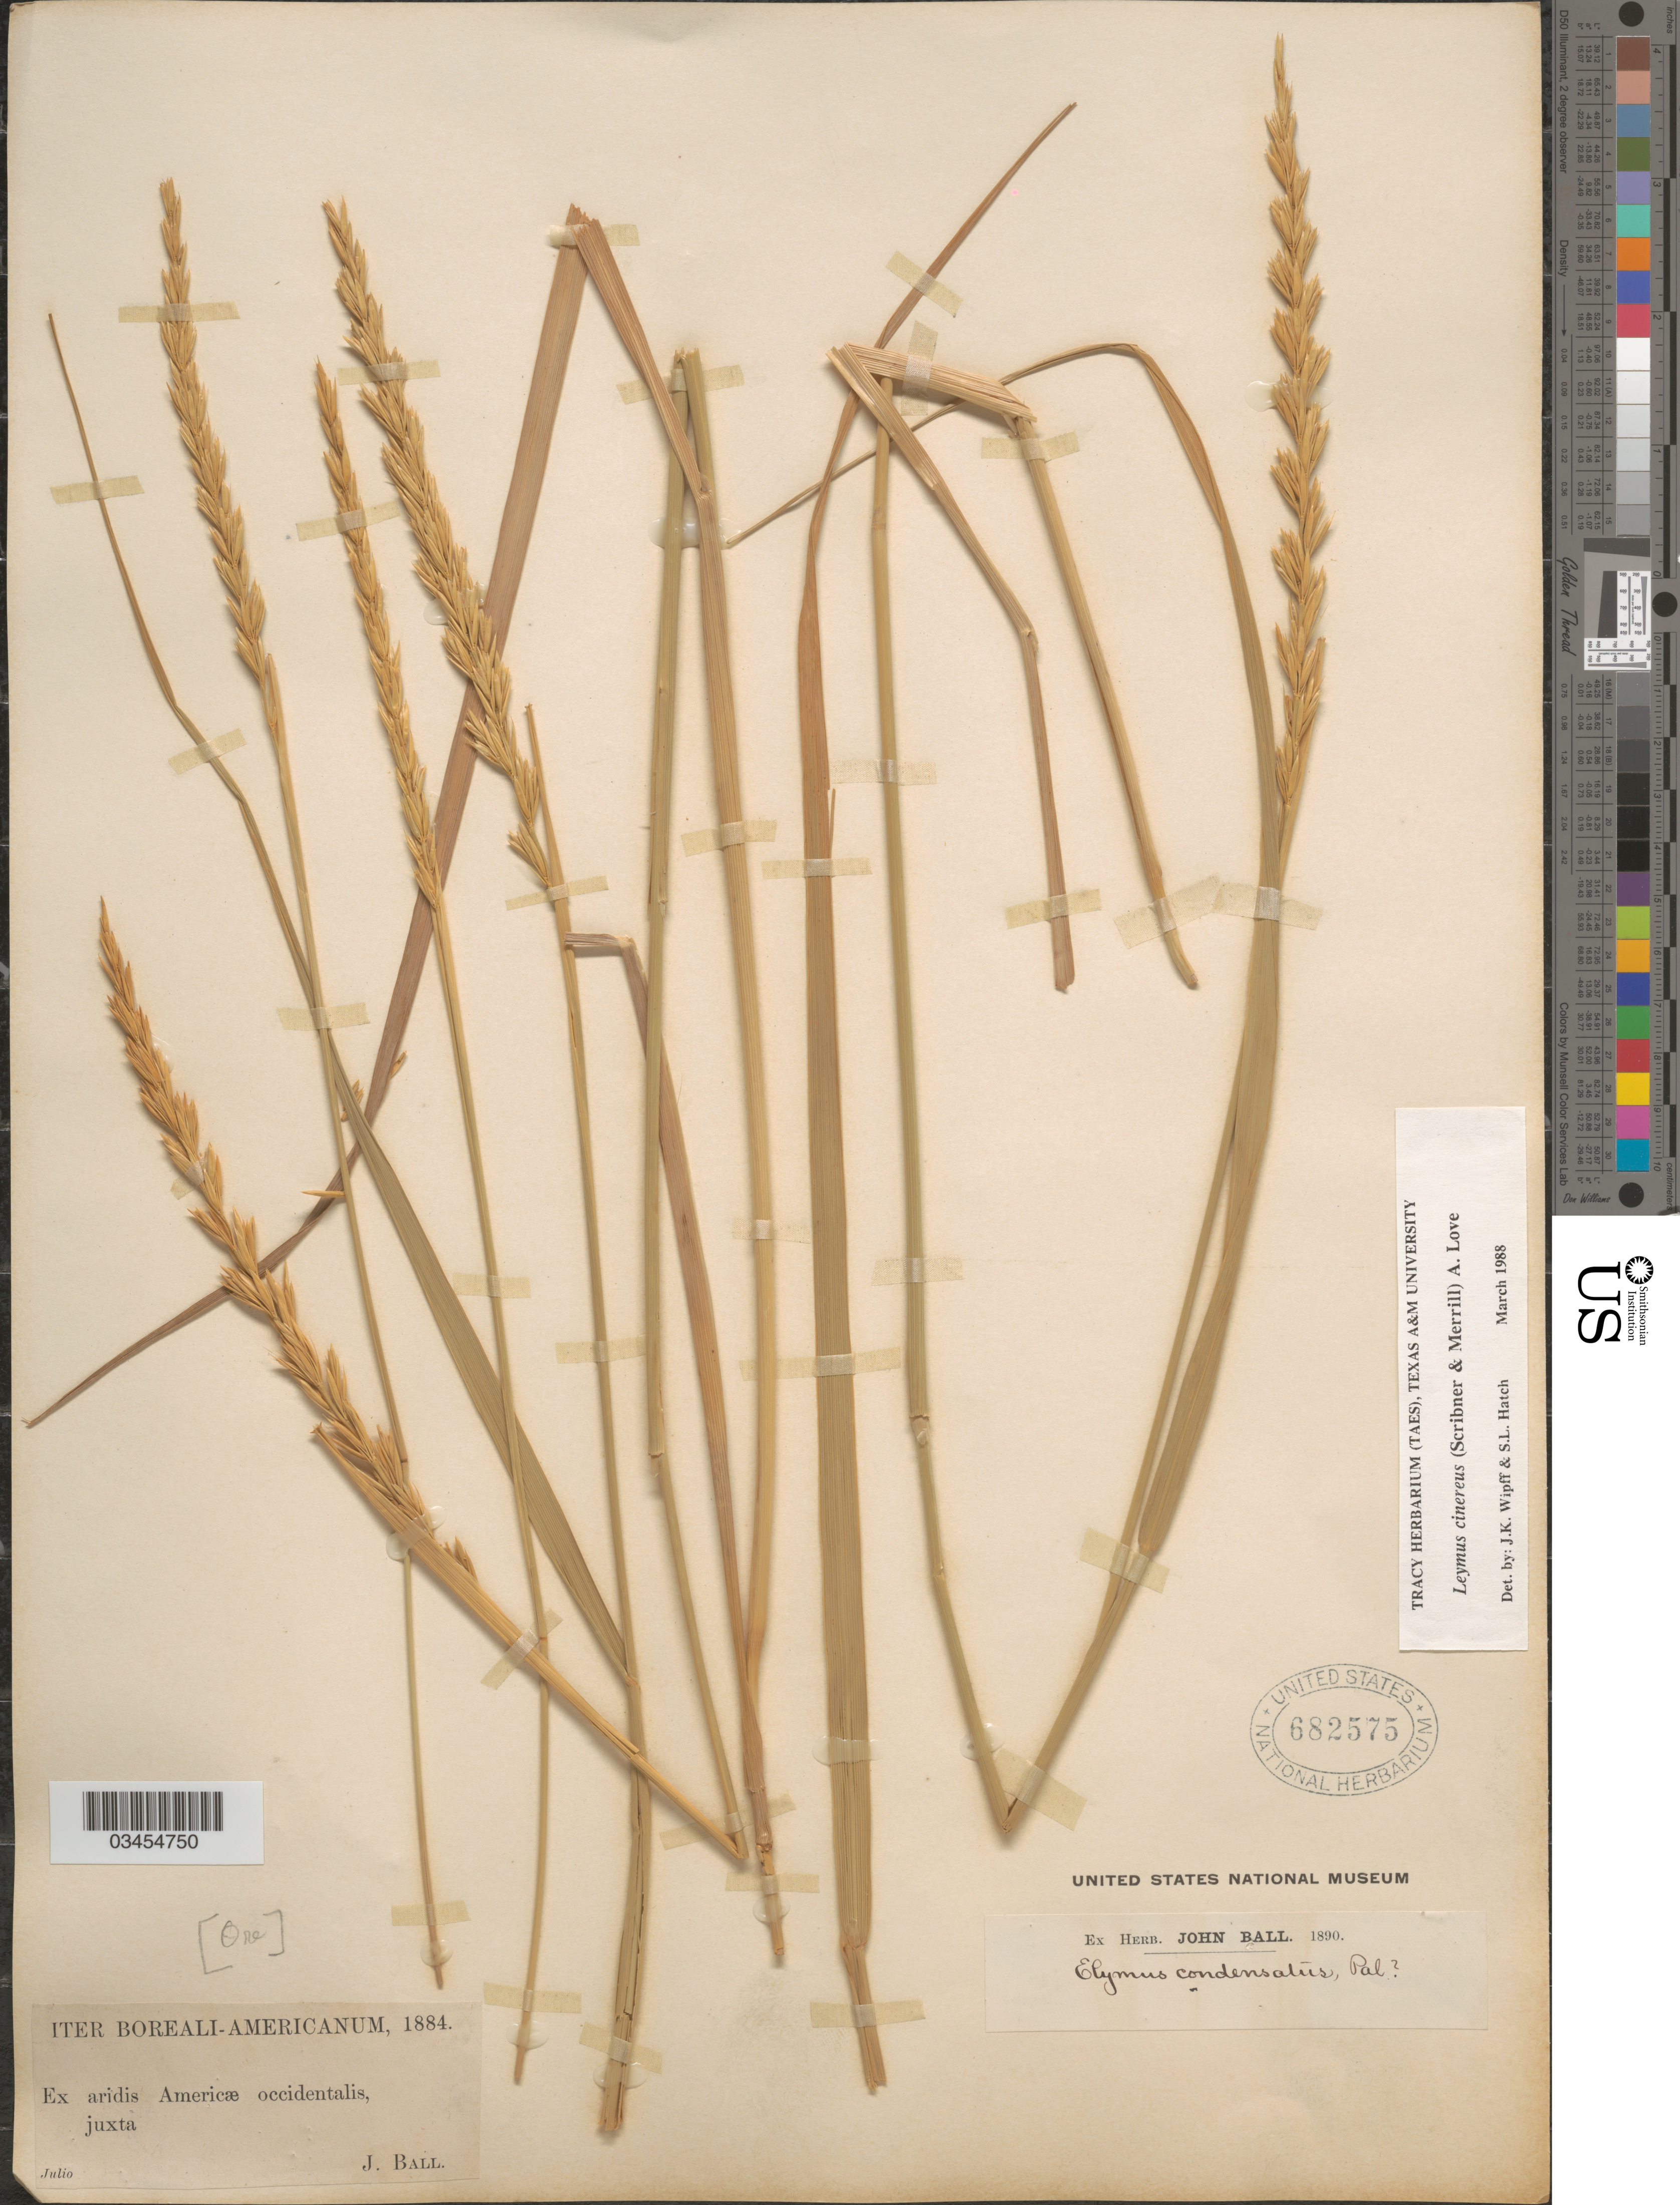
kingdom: Plantae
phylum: Tracheophyta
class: Liliopsida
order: Poales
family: Poaceae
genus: Leymus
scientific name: Leymus cinereus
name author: (Scribn. & Merr.) Á. Löve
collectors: J. Ball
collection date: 1884-07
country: United States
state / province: Oregon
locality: Iter Boreali-Americanum, 1884. Ex aridis Americæ occidentalis, juxta.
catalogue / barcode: US 682575